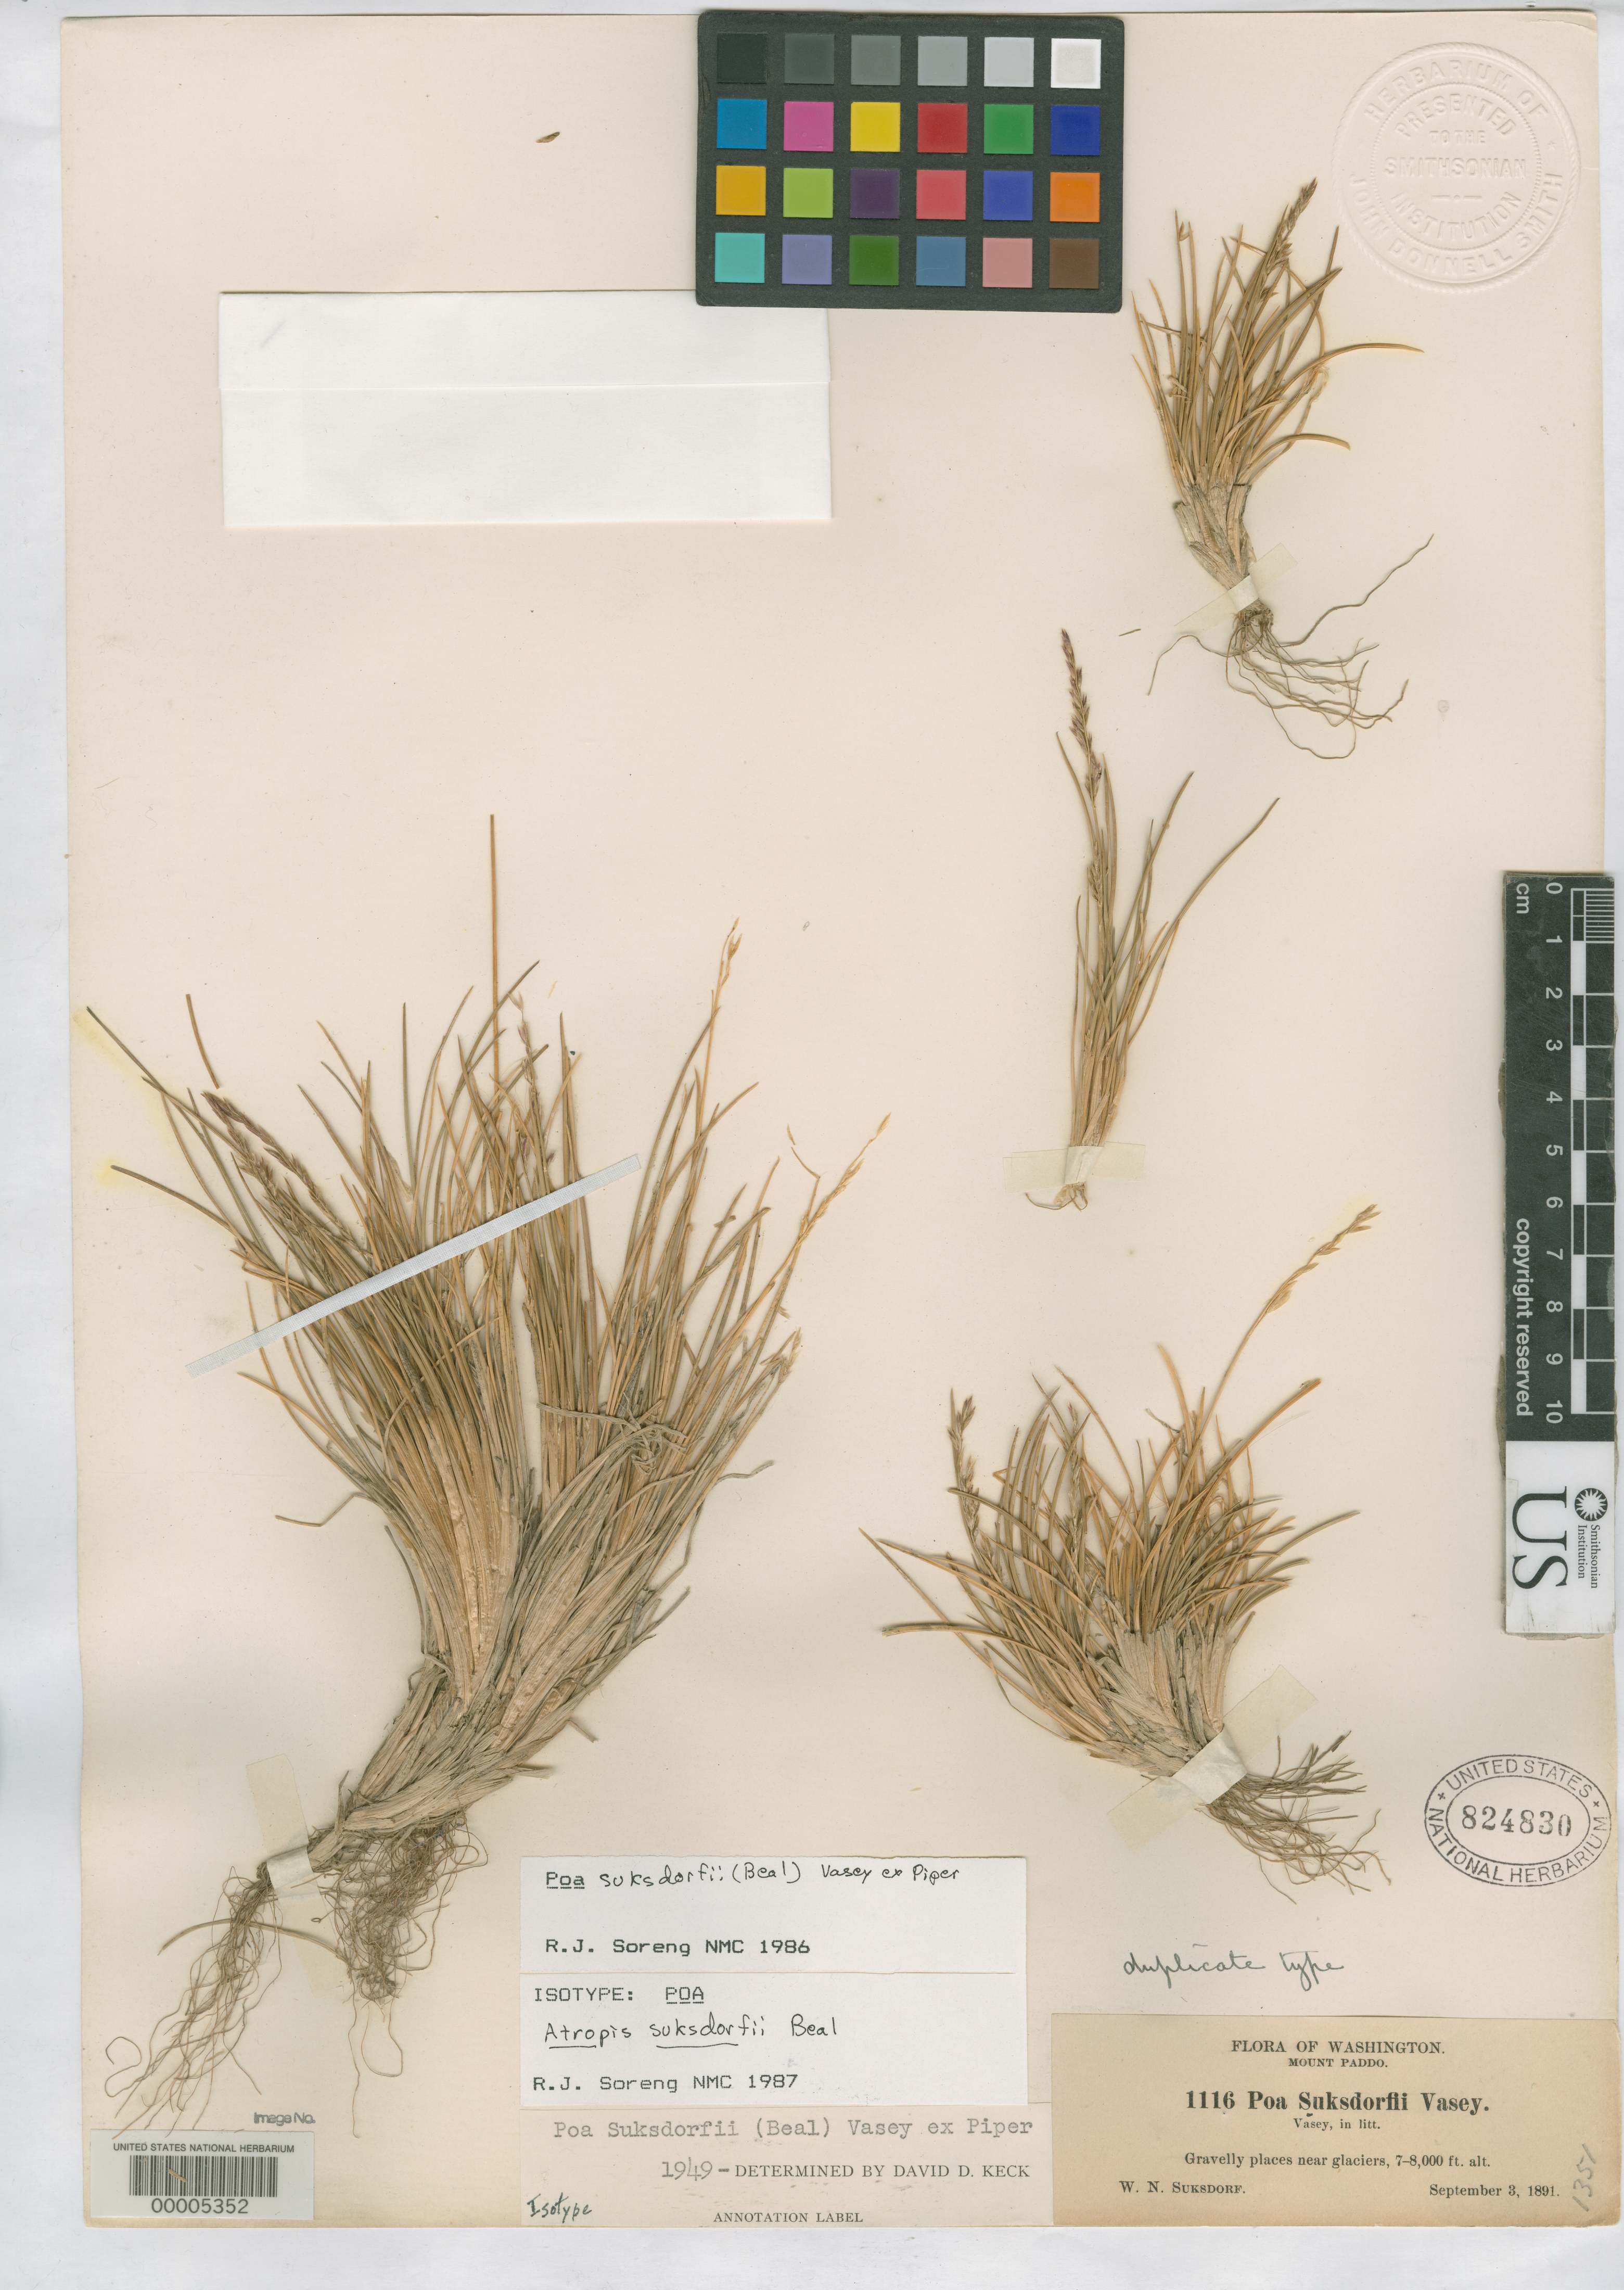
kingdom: Plantae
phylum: Tracheophyta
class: Liliopsida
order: Poales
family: Poaceae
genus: Atropis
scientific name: Atropis suksdorfii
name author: W.J. Beal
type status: Isotype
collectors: W. N. Suksdorf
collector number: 1116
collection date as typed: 03 Sep 1891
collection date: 1891-09-03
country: United States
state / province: Washington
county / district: Yakima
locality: Mt. Paddo.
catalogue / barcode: US 824830